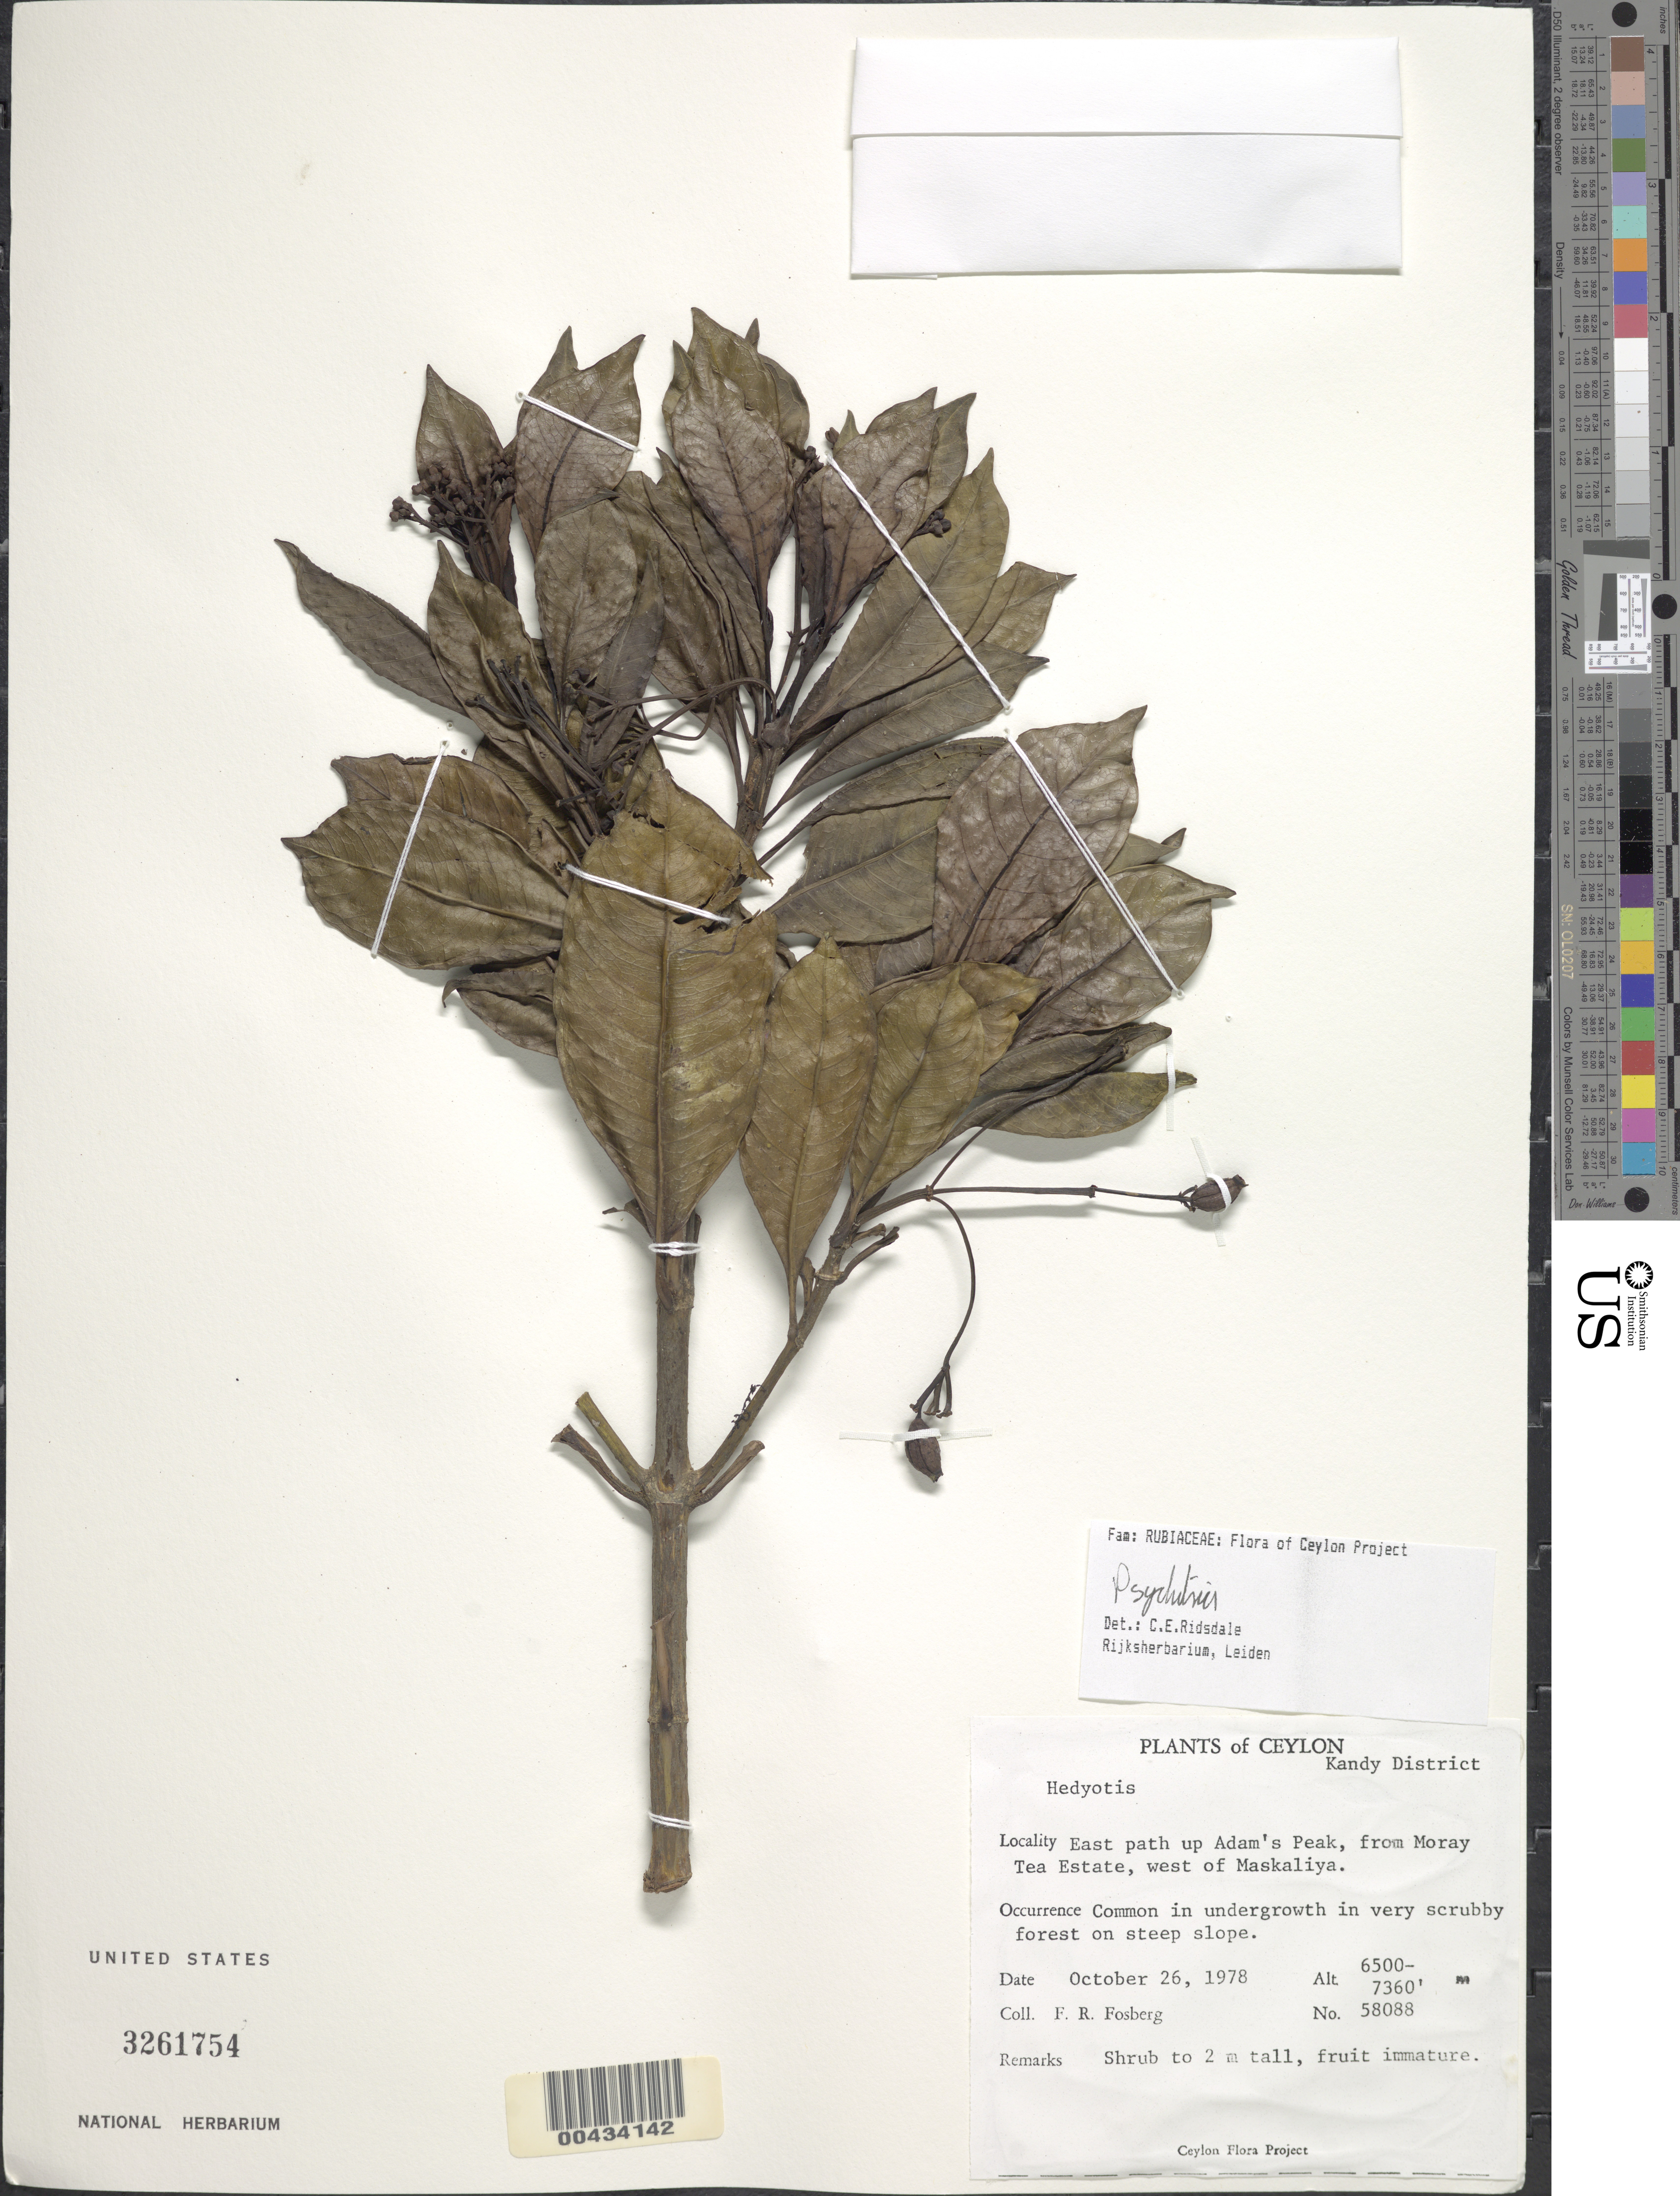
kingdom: Plantae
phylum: Tracheophyta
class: Magnoliopsida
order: Gentianales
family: Rubiaceae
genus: Psychotria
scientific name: Psychotria sp.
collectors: F. R. Fosberg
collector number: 58088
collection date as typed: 26 Oct 1978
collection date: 1978-10-26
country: Sri Lanka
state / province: Central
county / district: Kandy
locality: E path up Adams Peak, from Moray Tea Estate, W of Maskaliya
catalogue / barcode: US 3261754